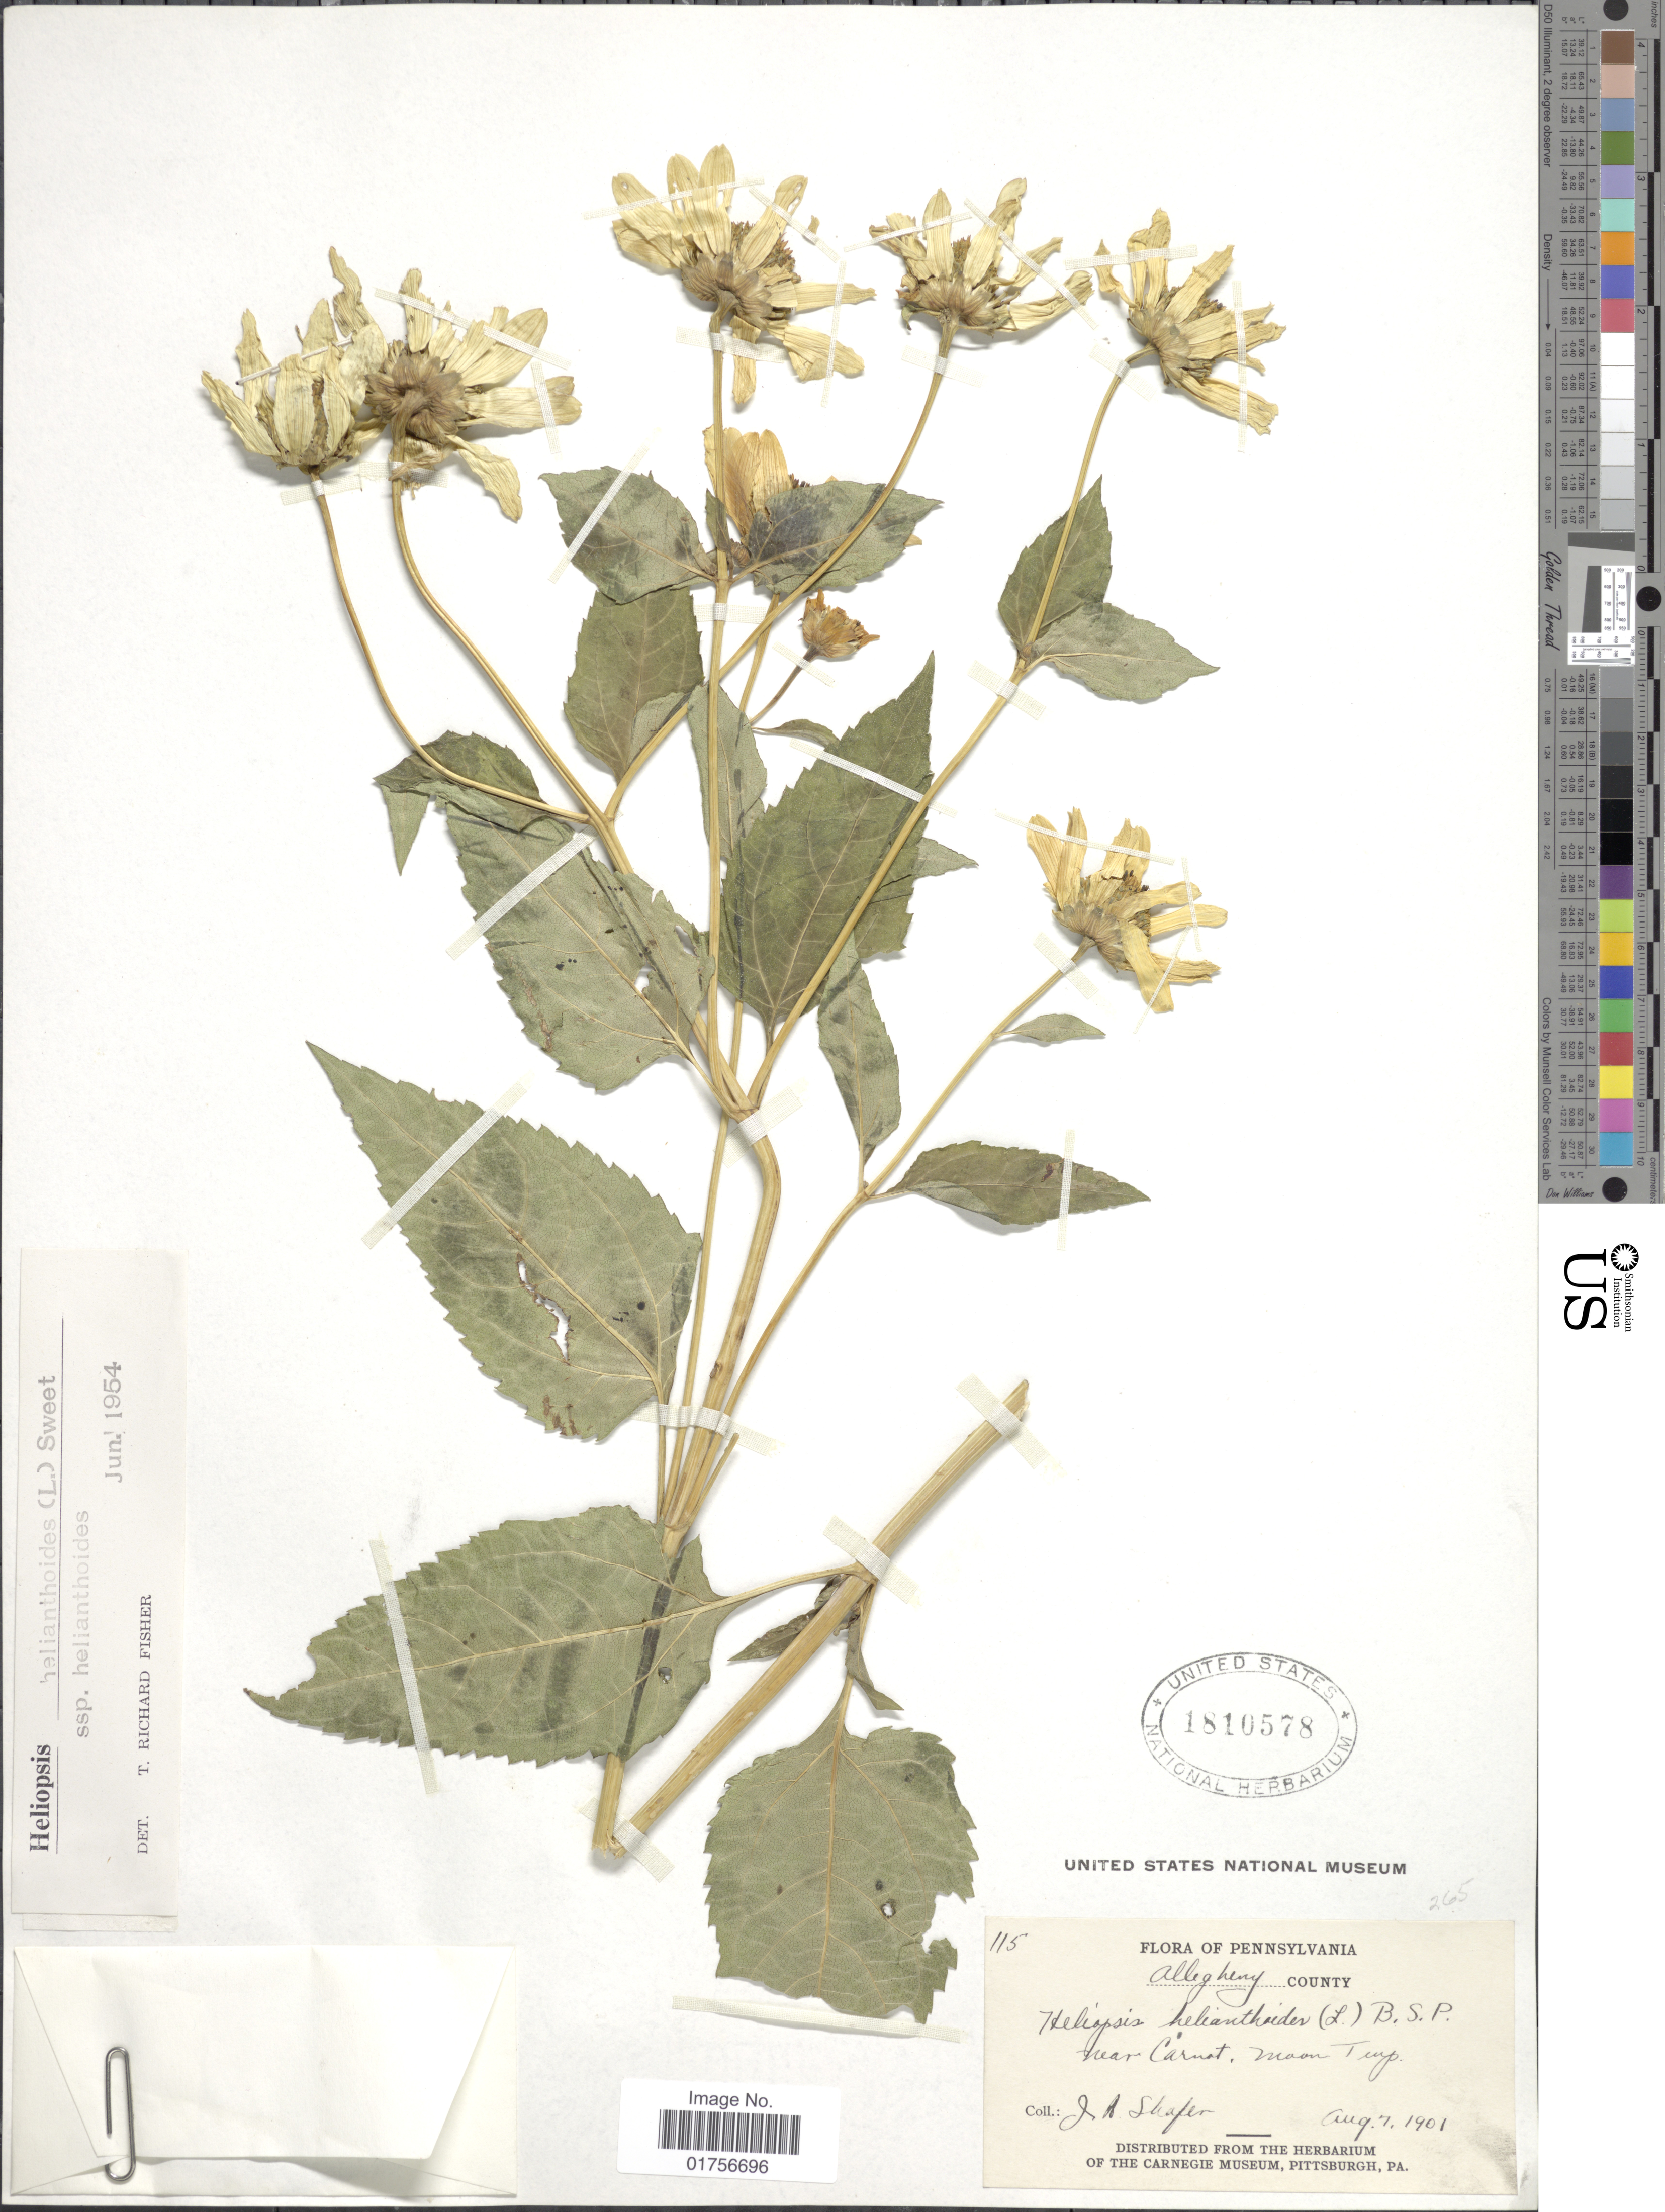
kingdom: Plantae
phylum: Tracheophyta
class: Magnoliopsida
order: Asterales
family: Asteraceae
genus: Heliopsis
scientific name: Heliopsis helianthoides subsp. helianthoides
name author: (L.) Sweet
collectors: J. A. Shafer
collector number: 115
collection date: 1901-08-07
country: United States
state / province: Pennsylvania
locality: Near Carnot, Moon Temp. Allegheny County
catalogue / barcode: US 1810578